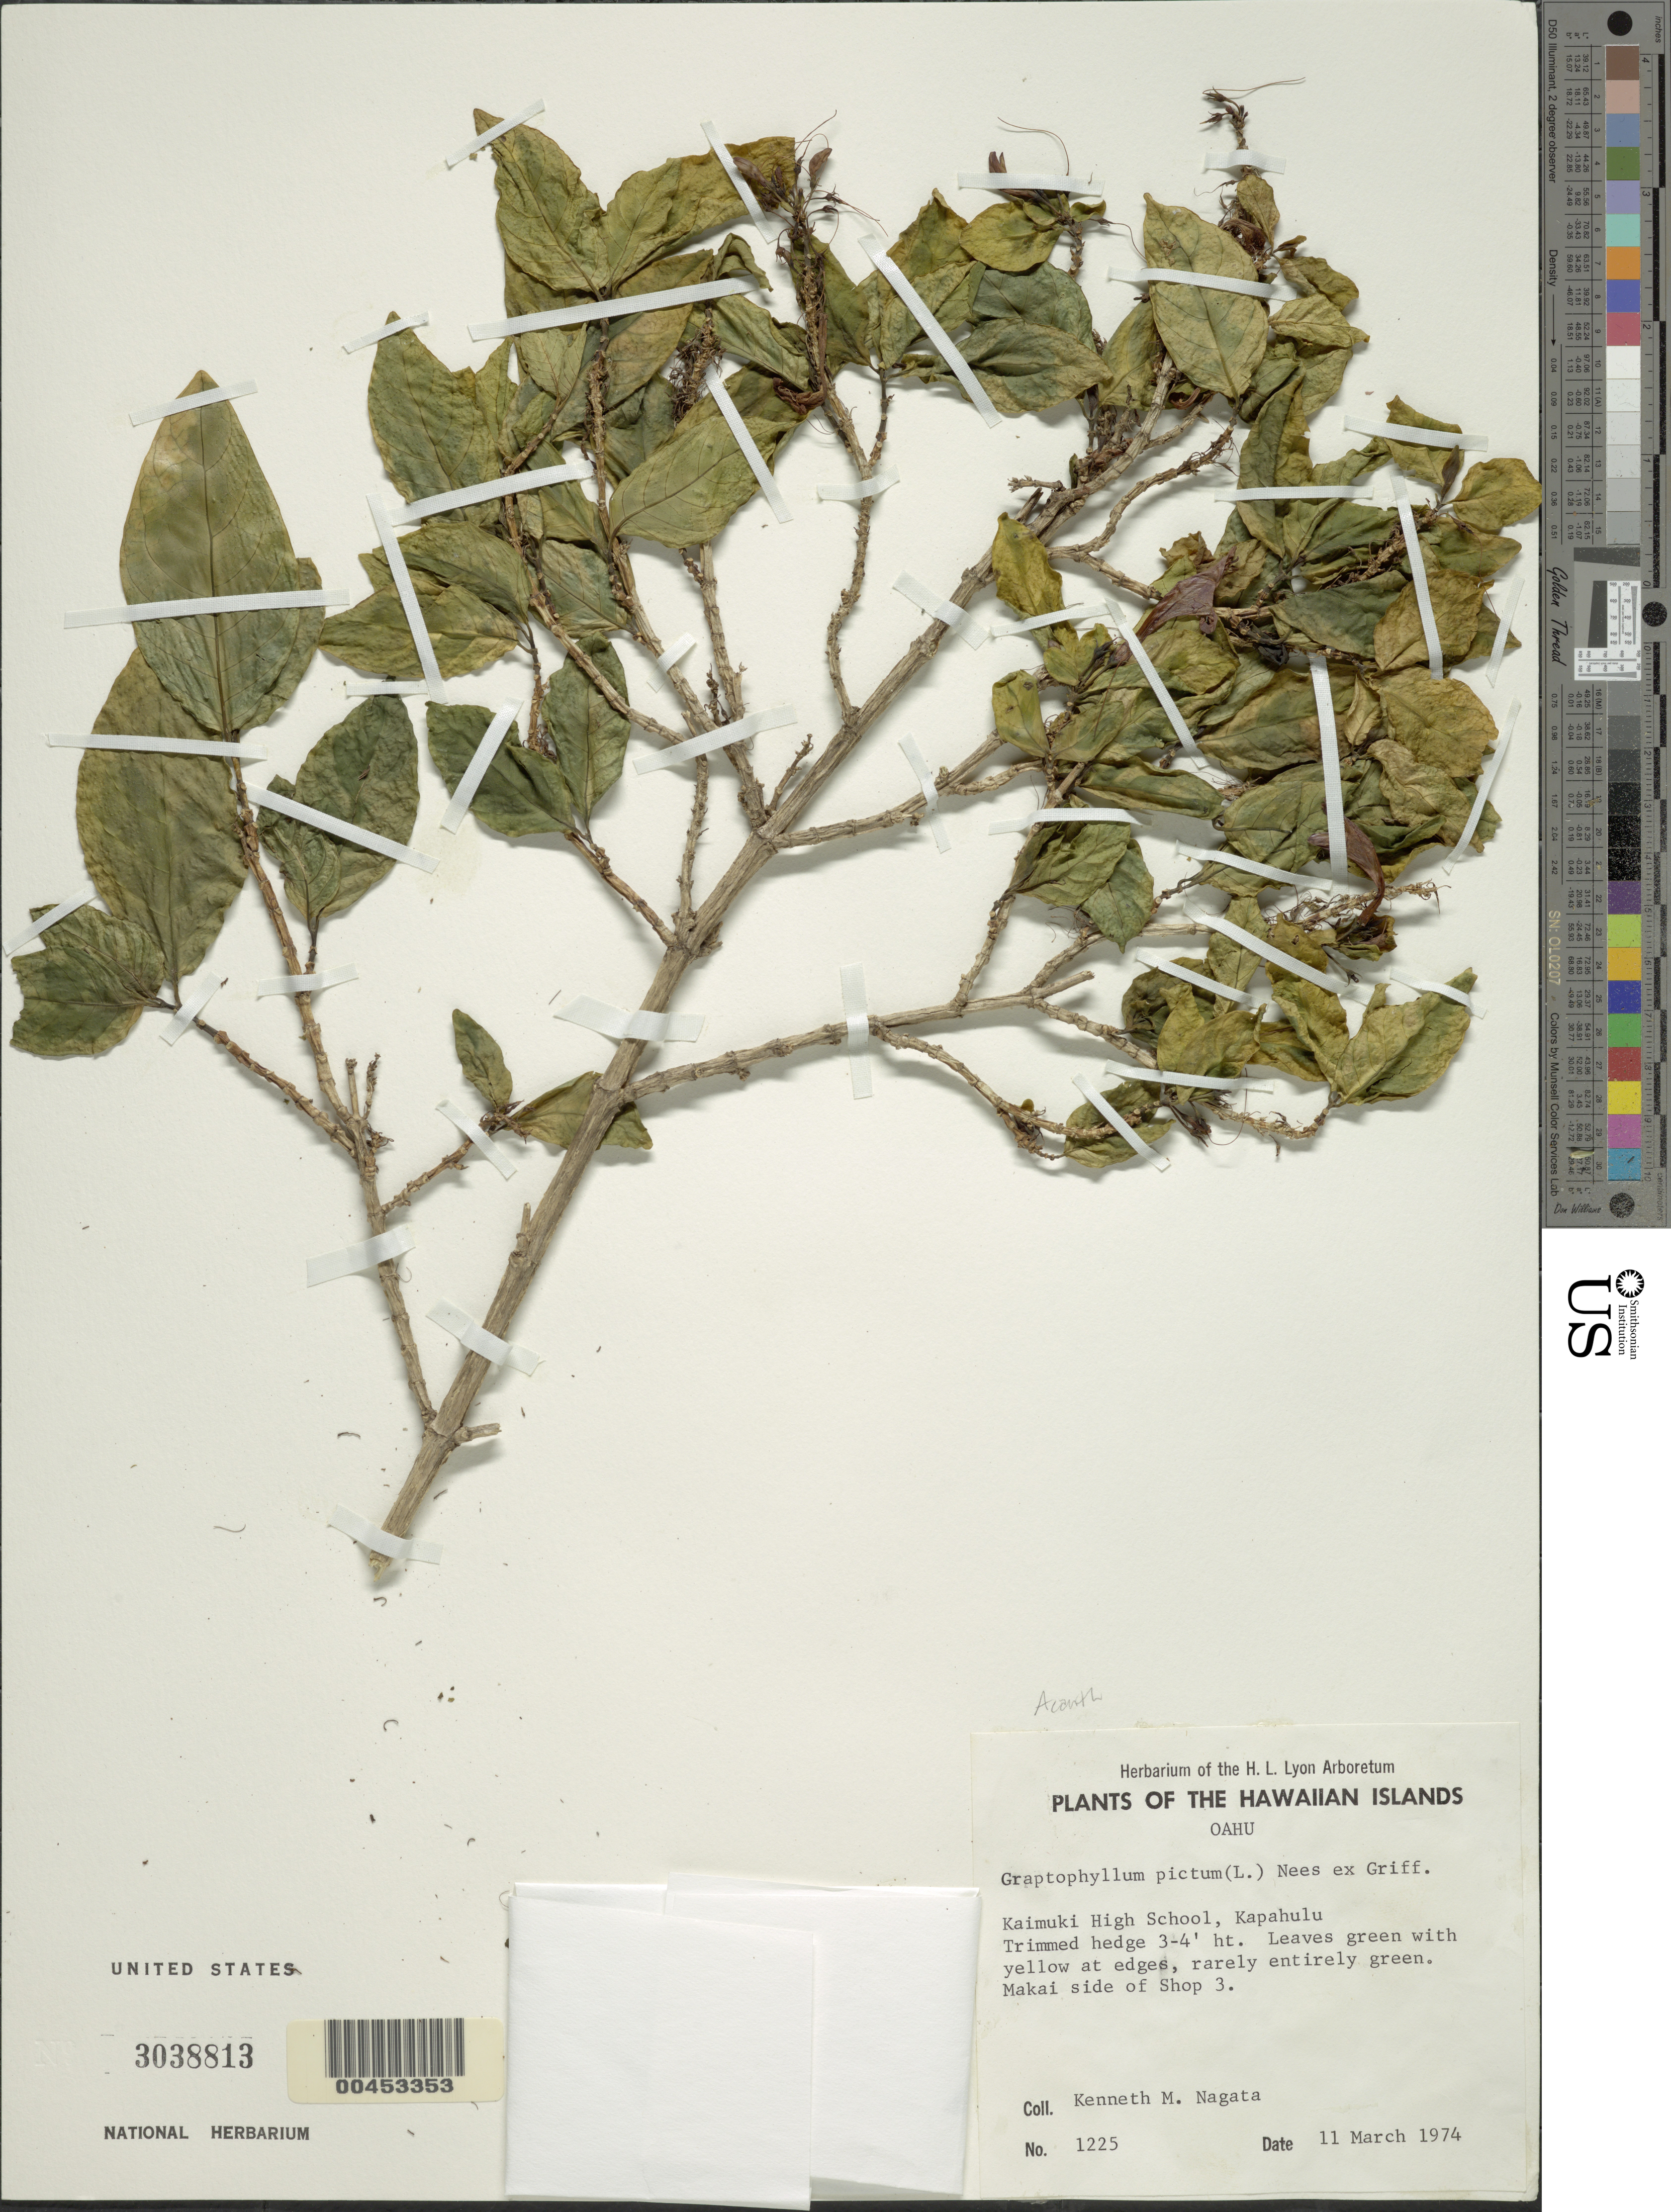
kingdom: Plantae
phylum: Tracheophyta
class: Magnoliopsida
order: Lamiales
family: Acanthaceae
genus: Graptophyllum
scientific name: Graptophyllum pictum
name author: (L.) Griff.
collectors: K. Nagata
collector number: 1225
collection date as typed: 11 Mar 1974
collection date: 1974-03-11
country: United States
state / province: Hawaii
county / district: Honolulu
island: Oahu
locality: Kaimuki High School, Kapahulu, makai side of Shop 3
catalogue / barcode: US 3038813